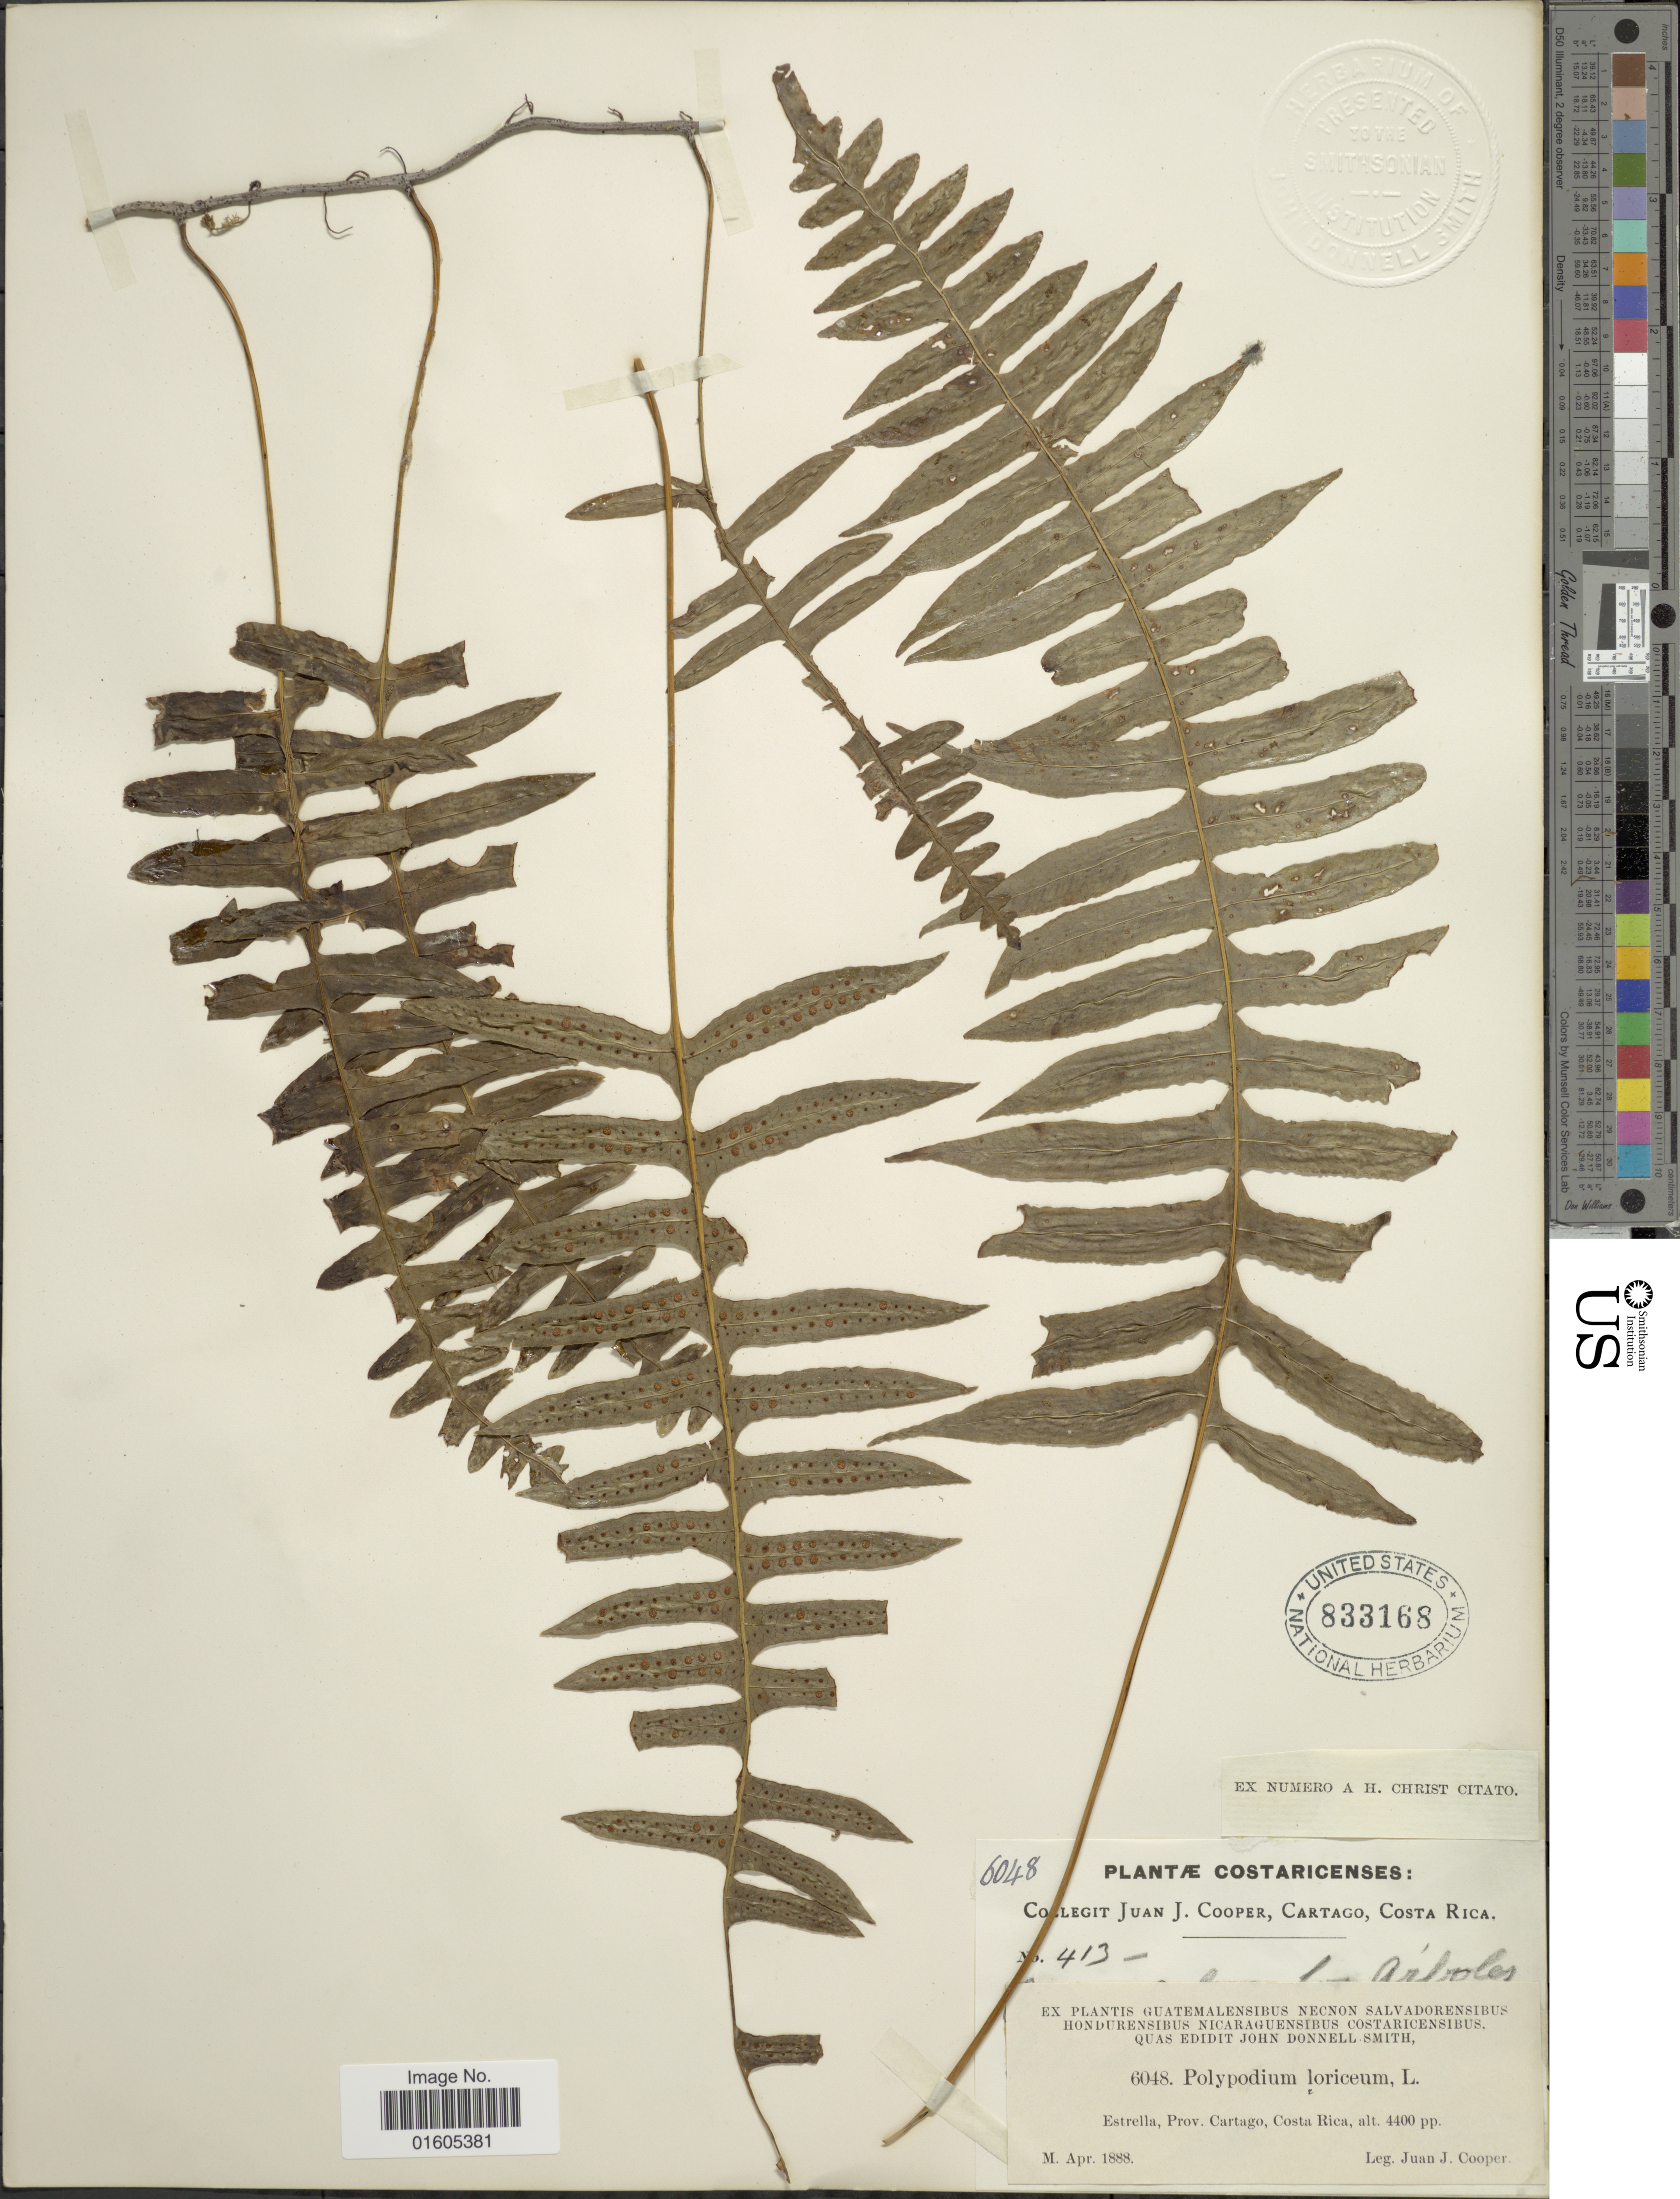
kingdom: Plantae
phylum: Tracheophyta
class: Polypodiopsida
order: Polypodiales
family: Polypodiaceae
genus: Serpocaulon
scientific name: Serpocaulon ptilorhizon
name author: (Christ) A.R. Sm.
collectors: J. J. Cooper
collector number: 6048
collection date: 1888-04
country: Costa Rica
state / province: Cartago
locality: Estrella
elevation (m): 1341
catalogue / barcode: US 833168